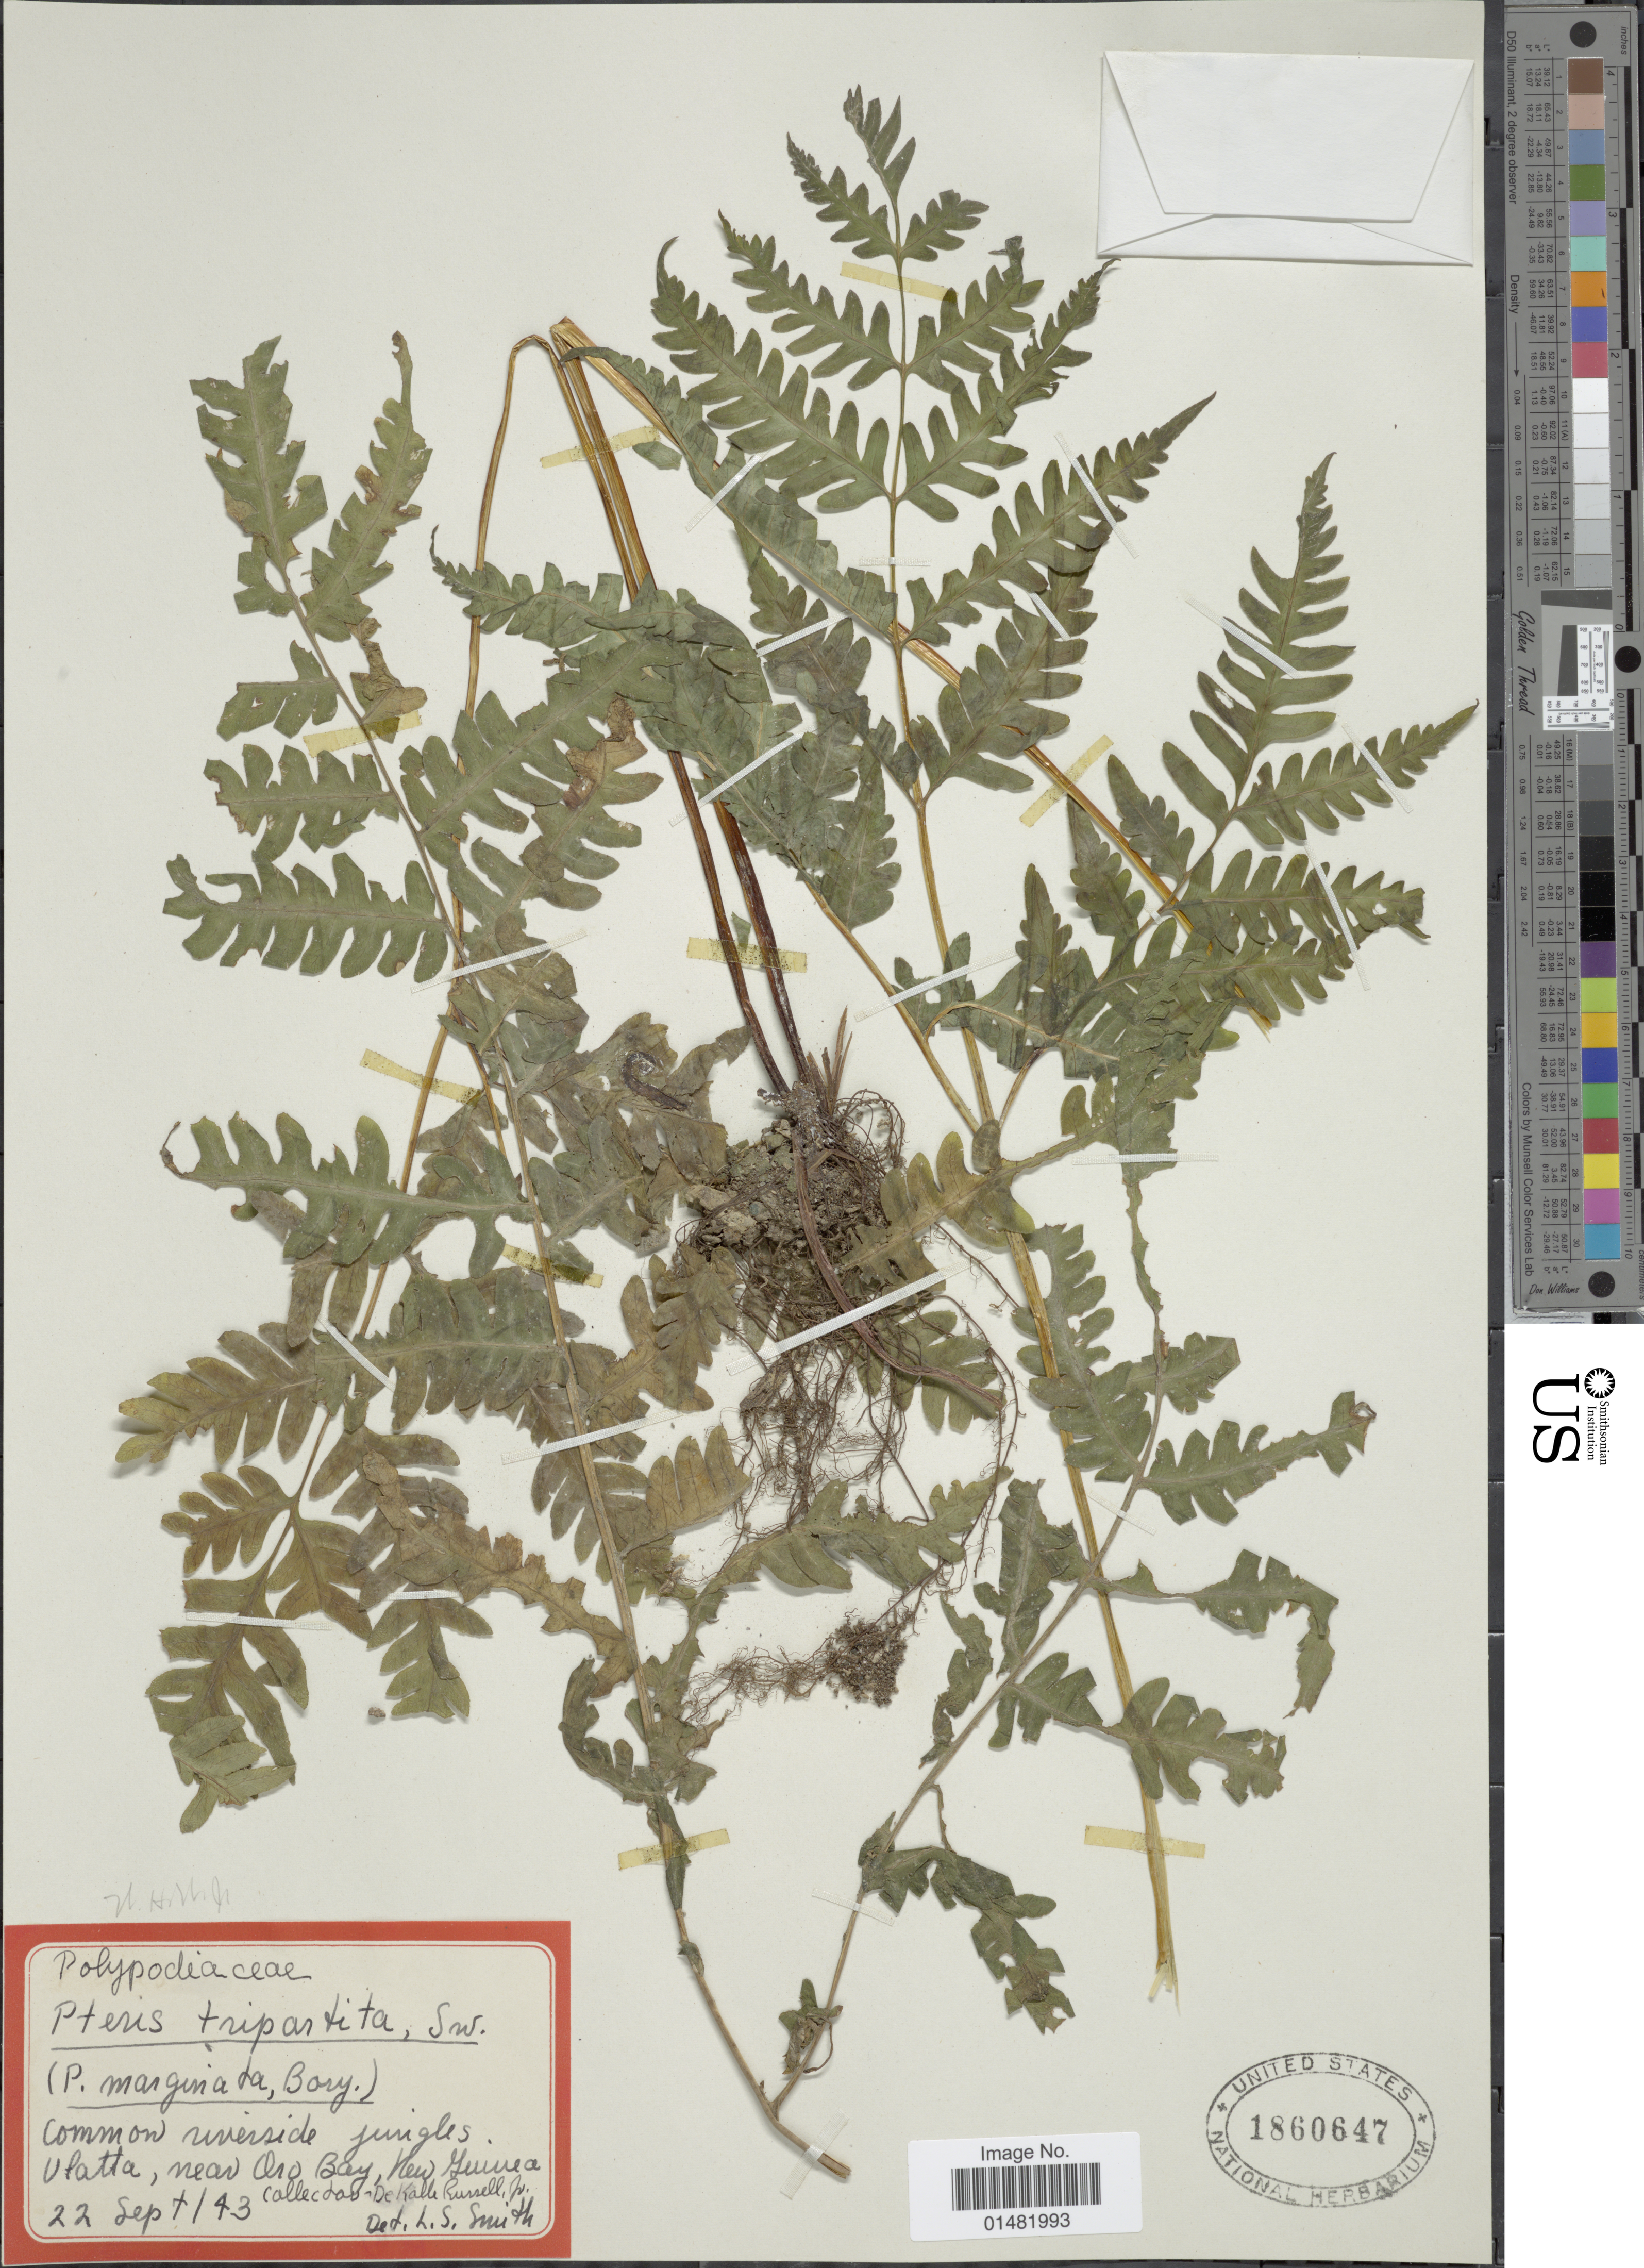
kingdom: Plantae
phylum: Tracheophyta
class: Polypodiopsida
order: Polypodiales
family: Pteridaceae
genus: Pteris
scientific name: Pteris tripartita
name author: Sw.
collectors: D. K. Russell Jr.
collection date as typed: Transcribed d/m/y: 22/9/43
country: Papua New Guinea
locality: Common riverside jungles, vlatta, near Oro Bay, New Guinea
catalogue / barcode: US 1860647